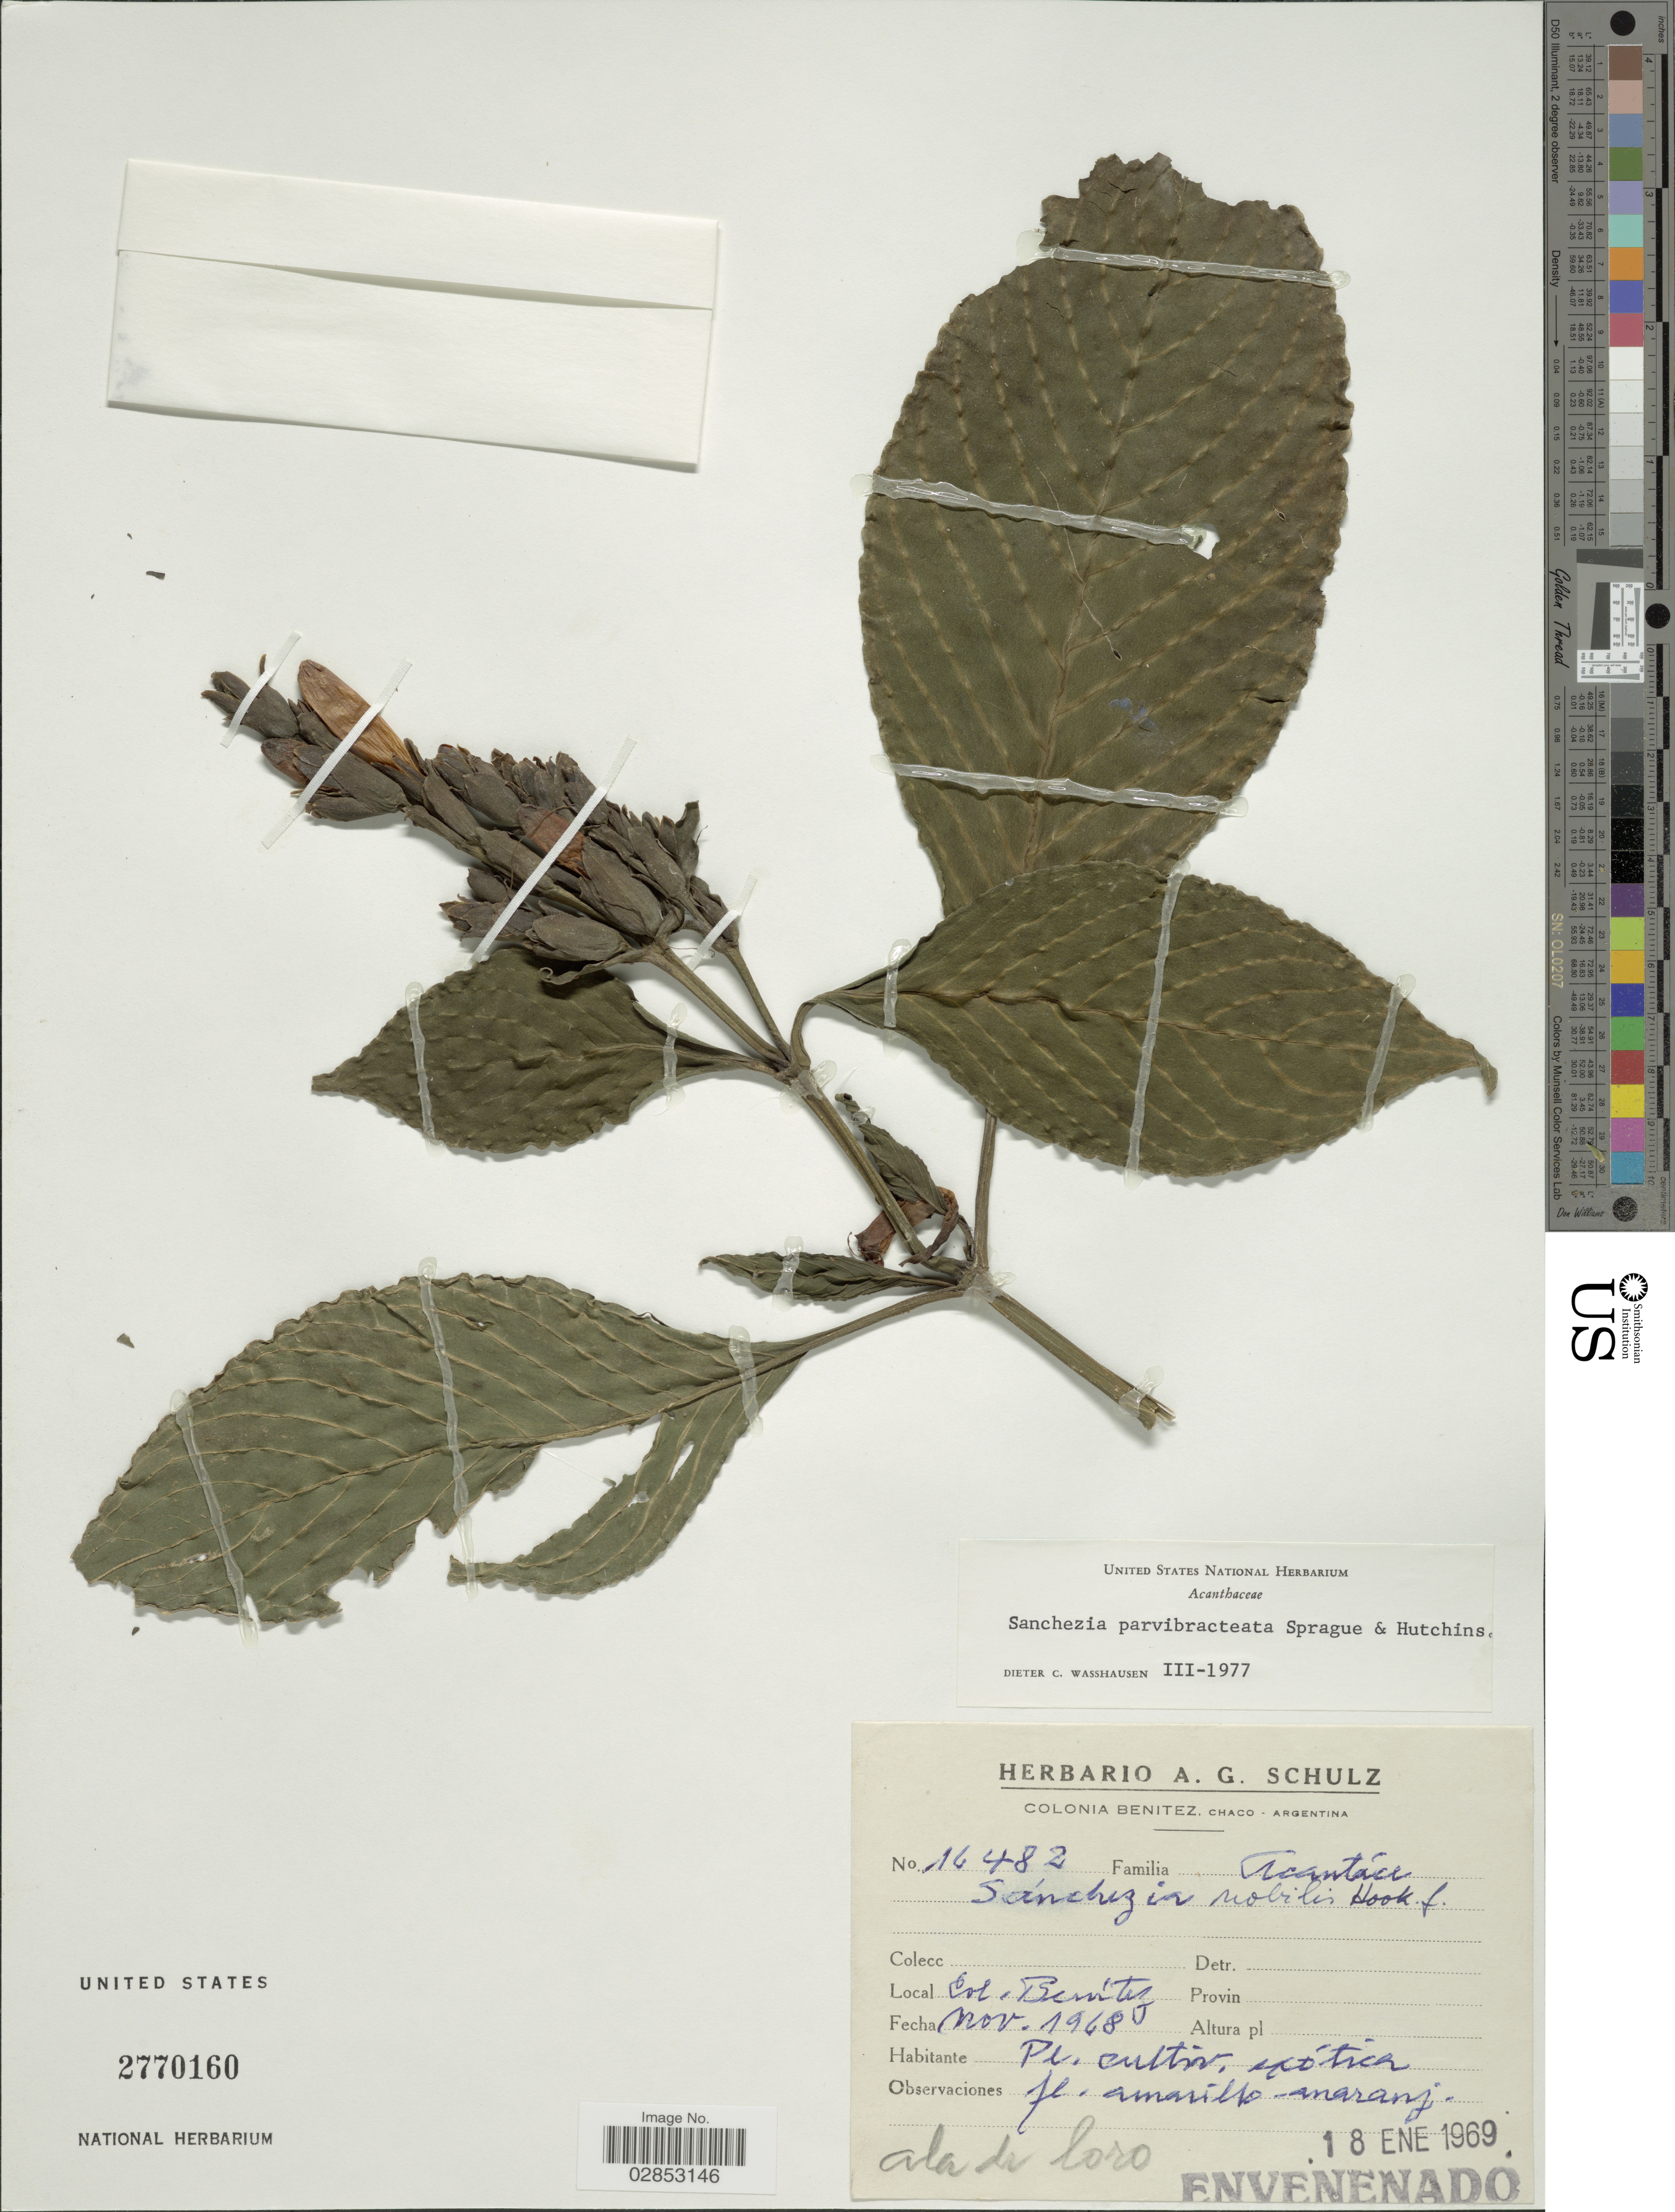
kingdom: Plantae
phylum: Tracheophyta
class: Magnoliopsida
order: Lamiales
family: Acanthaceae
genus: Sanchezia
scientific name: Sanchezia parvibracteata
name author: Sprague & Hutch.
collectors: Ex herb. A. G. Schulz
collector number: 16482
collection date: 1948-11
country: Argentina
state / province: Chaco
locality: Colonia Benitez.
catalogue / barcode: US 2770160